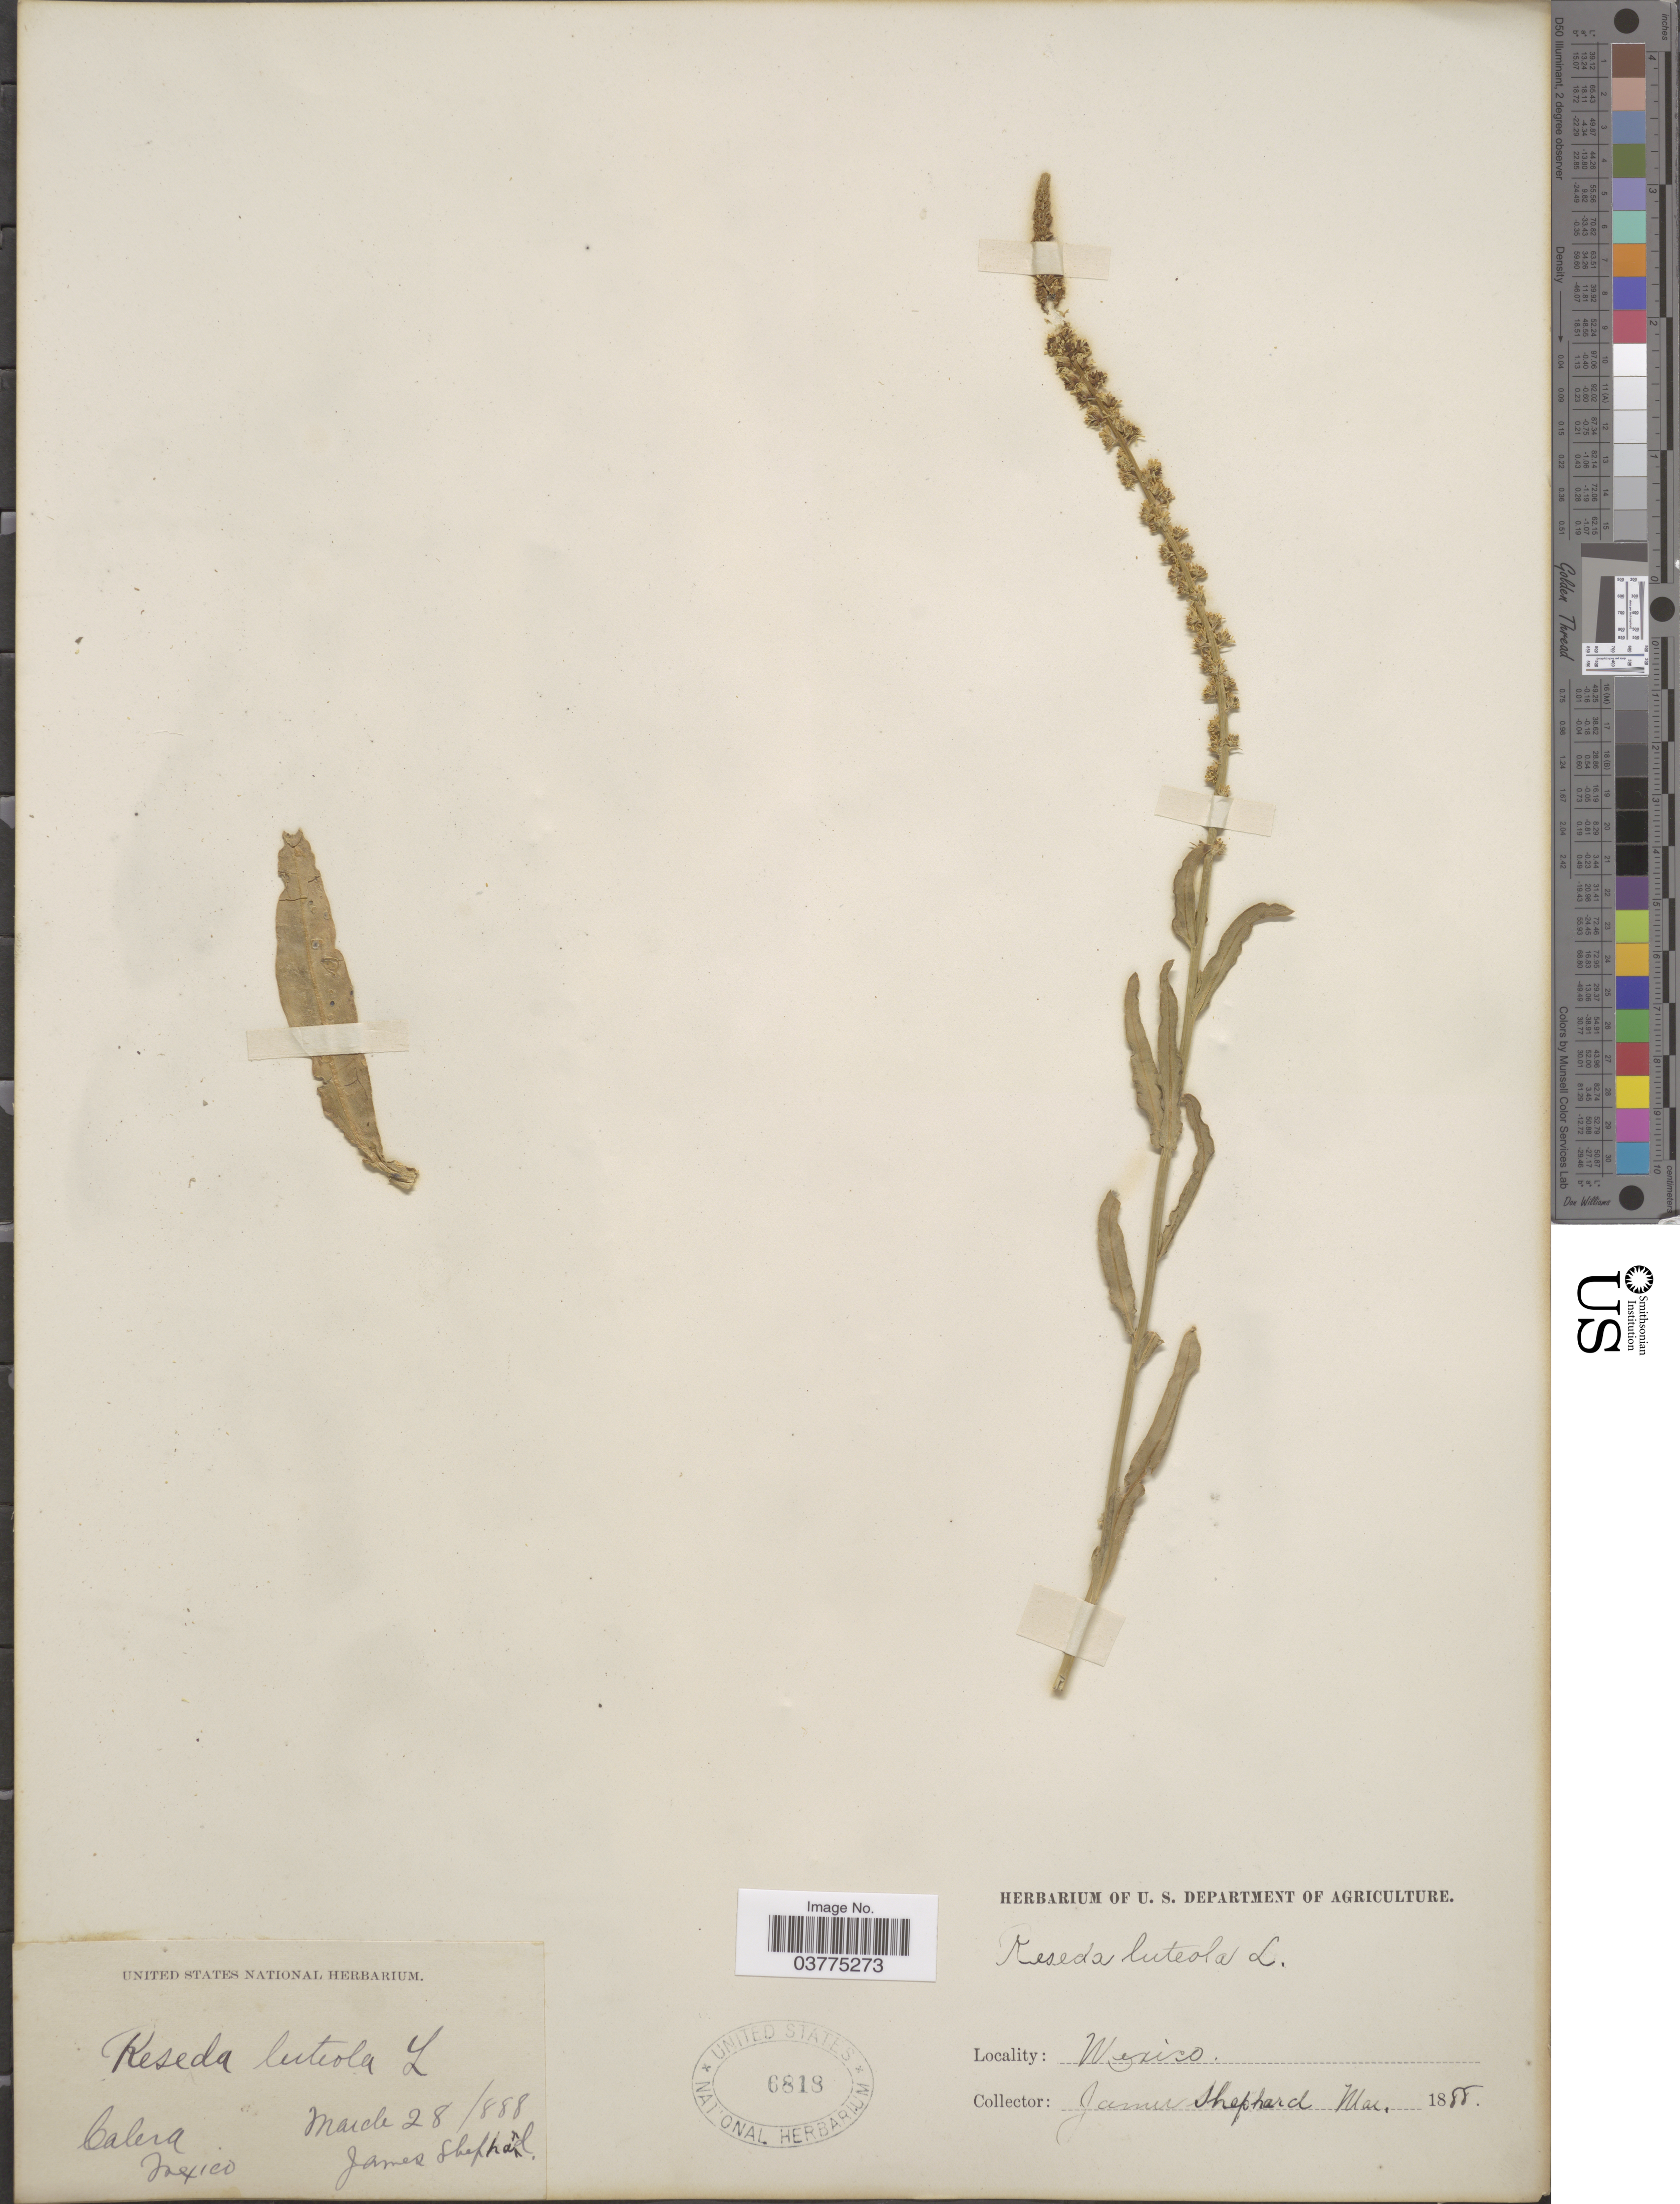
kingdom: Plantae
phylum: Tracheophyta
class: Magnoliopsida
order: Brassicales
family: Resedaceae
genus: Reseda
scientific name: Reseda luteola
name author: L.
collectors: J. Shephard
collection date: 1888-03-28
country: Mexico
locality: Calera.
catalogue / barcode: US 6818